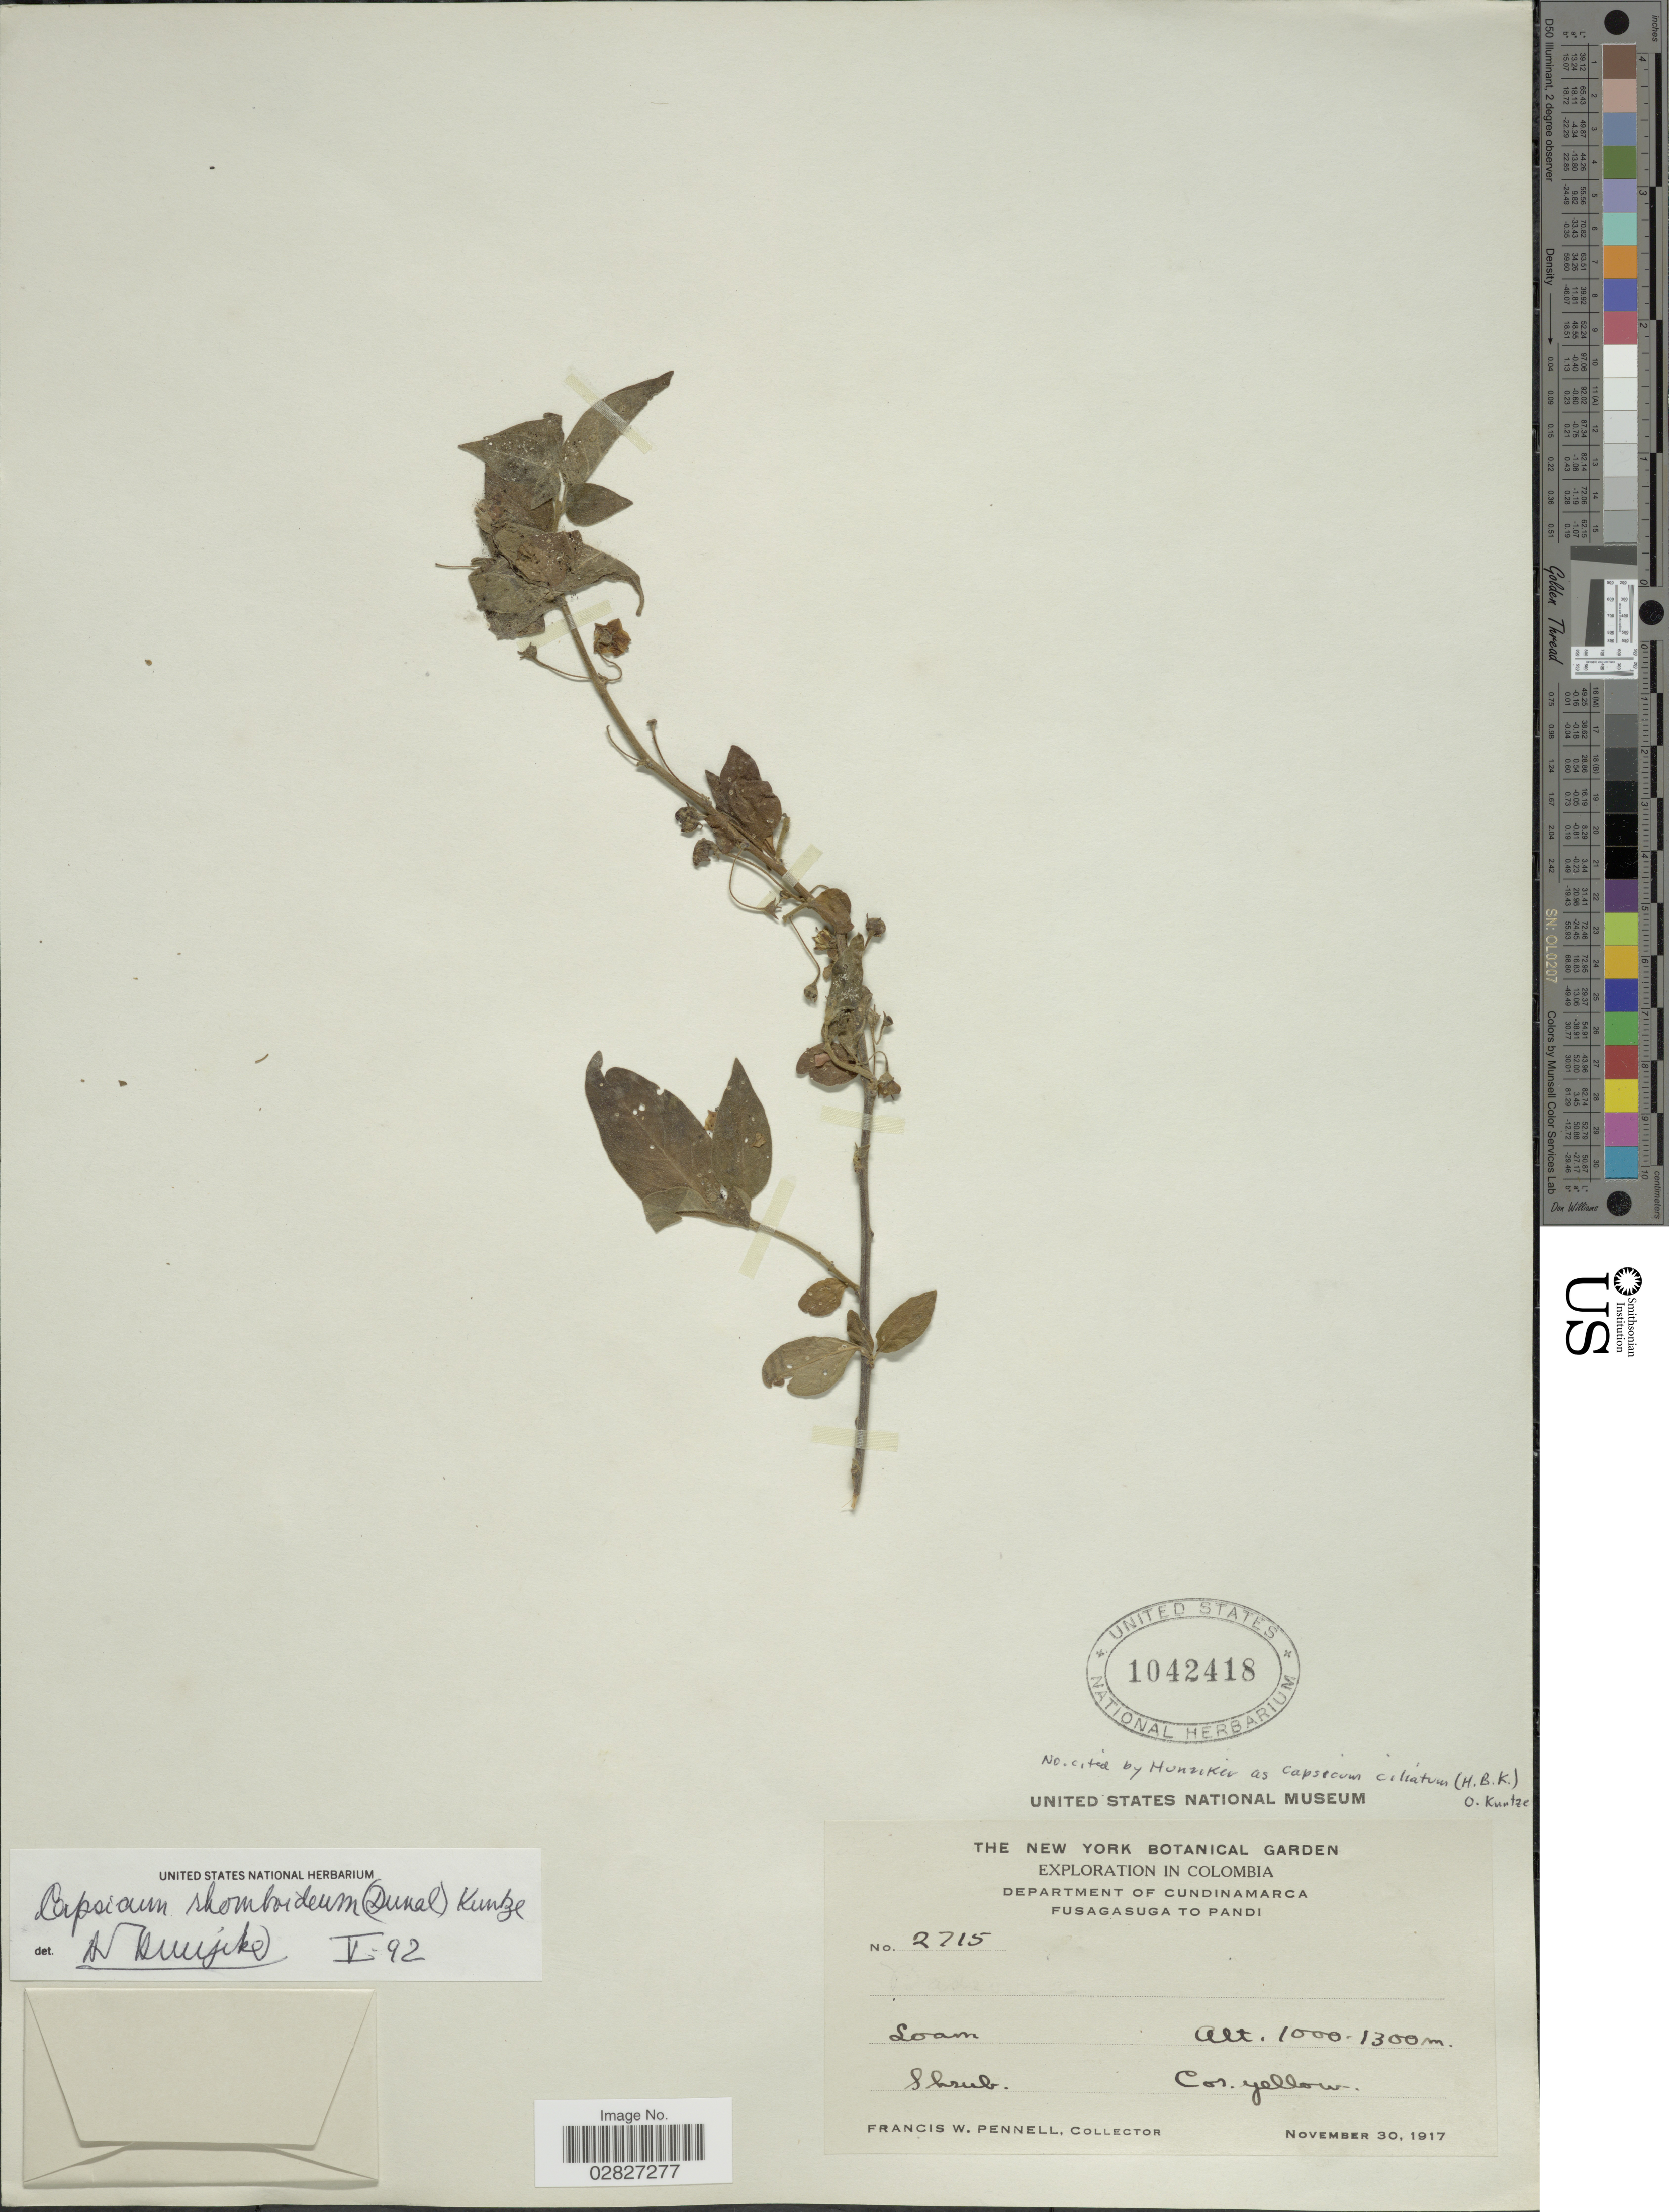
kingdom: Plantae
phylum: Tracheophyta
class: Magnoliopsida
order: Solanales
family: Solanaceae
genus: Capsicum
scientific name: Capsicum rhomboideum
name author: (Humb. & Bonpl. ex Dunal) Kuntze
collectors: F. W. Pennell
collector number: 2715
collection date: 1917-11-30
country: Colombia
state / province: Cundinamarca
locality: Department of Cundinamarca. Fusagasuga to Pandi.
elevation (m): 1000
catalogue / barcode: US 1042418